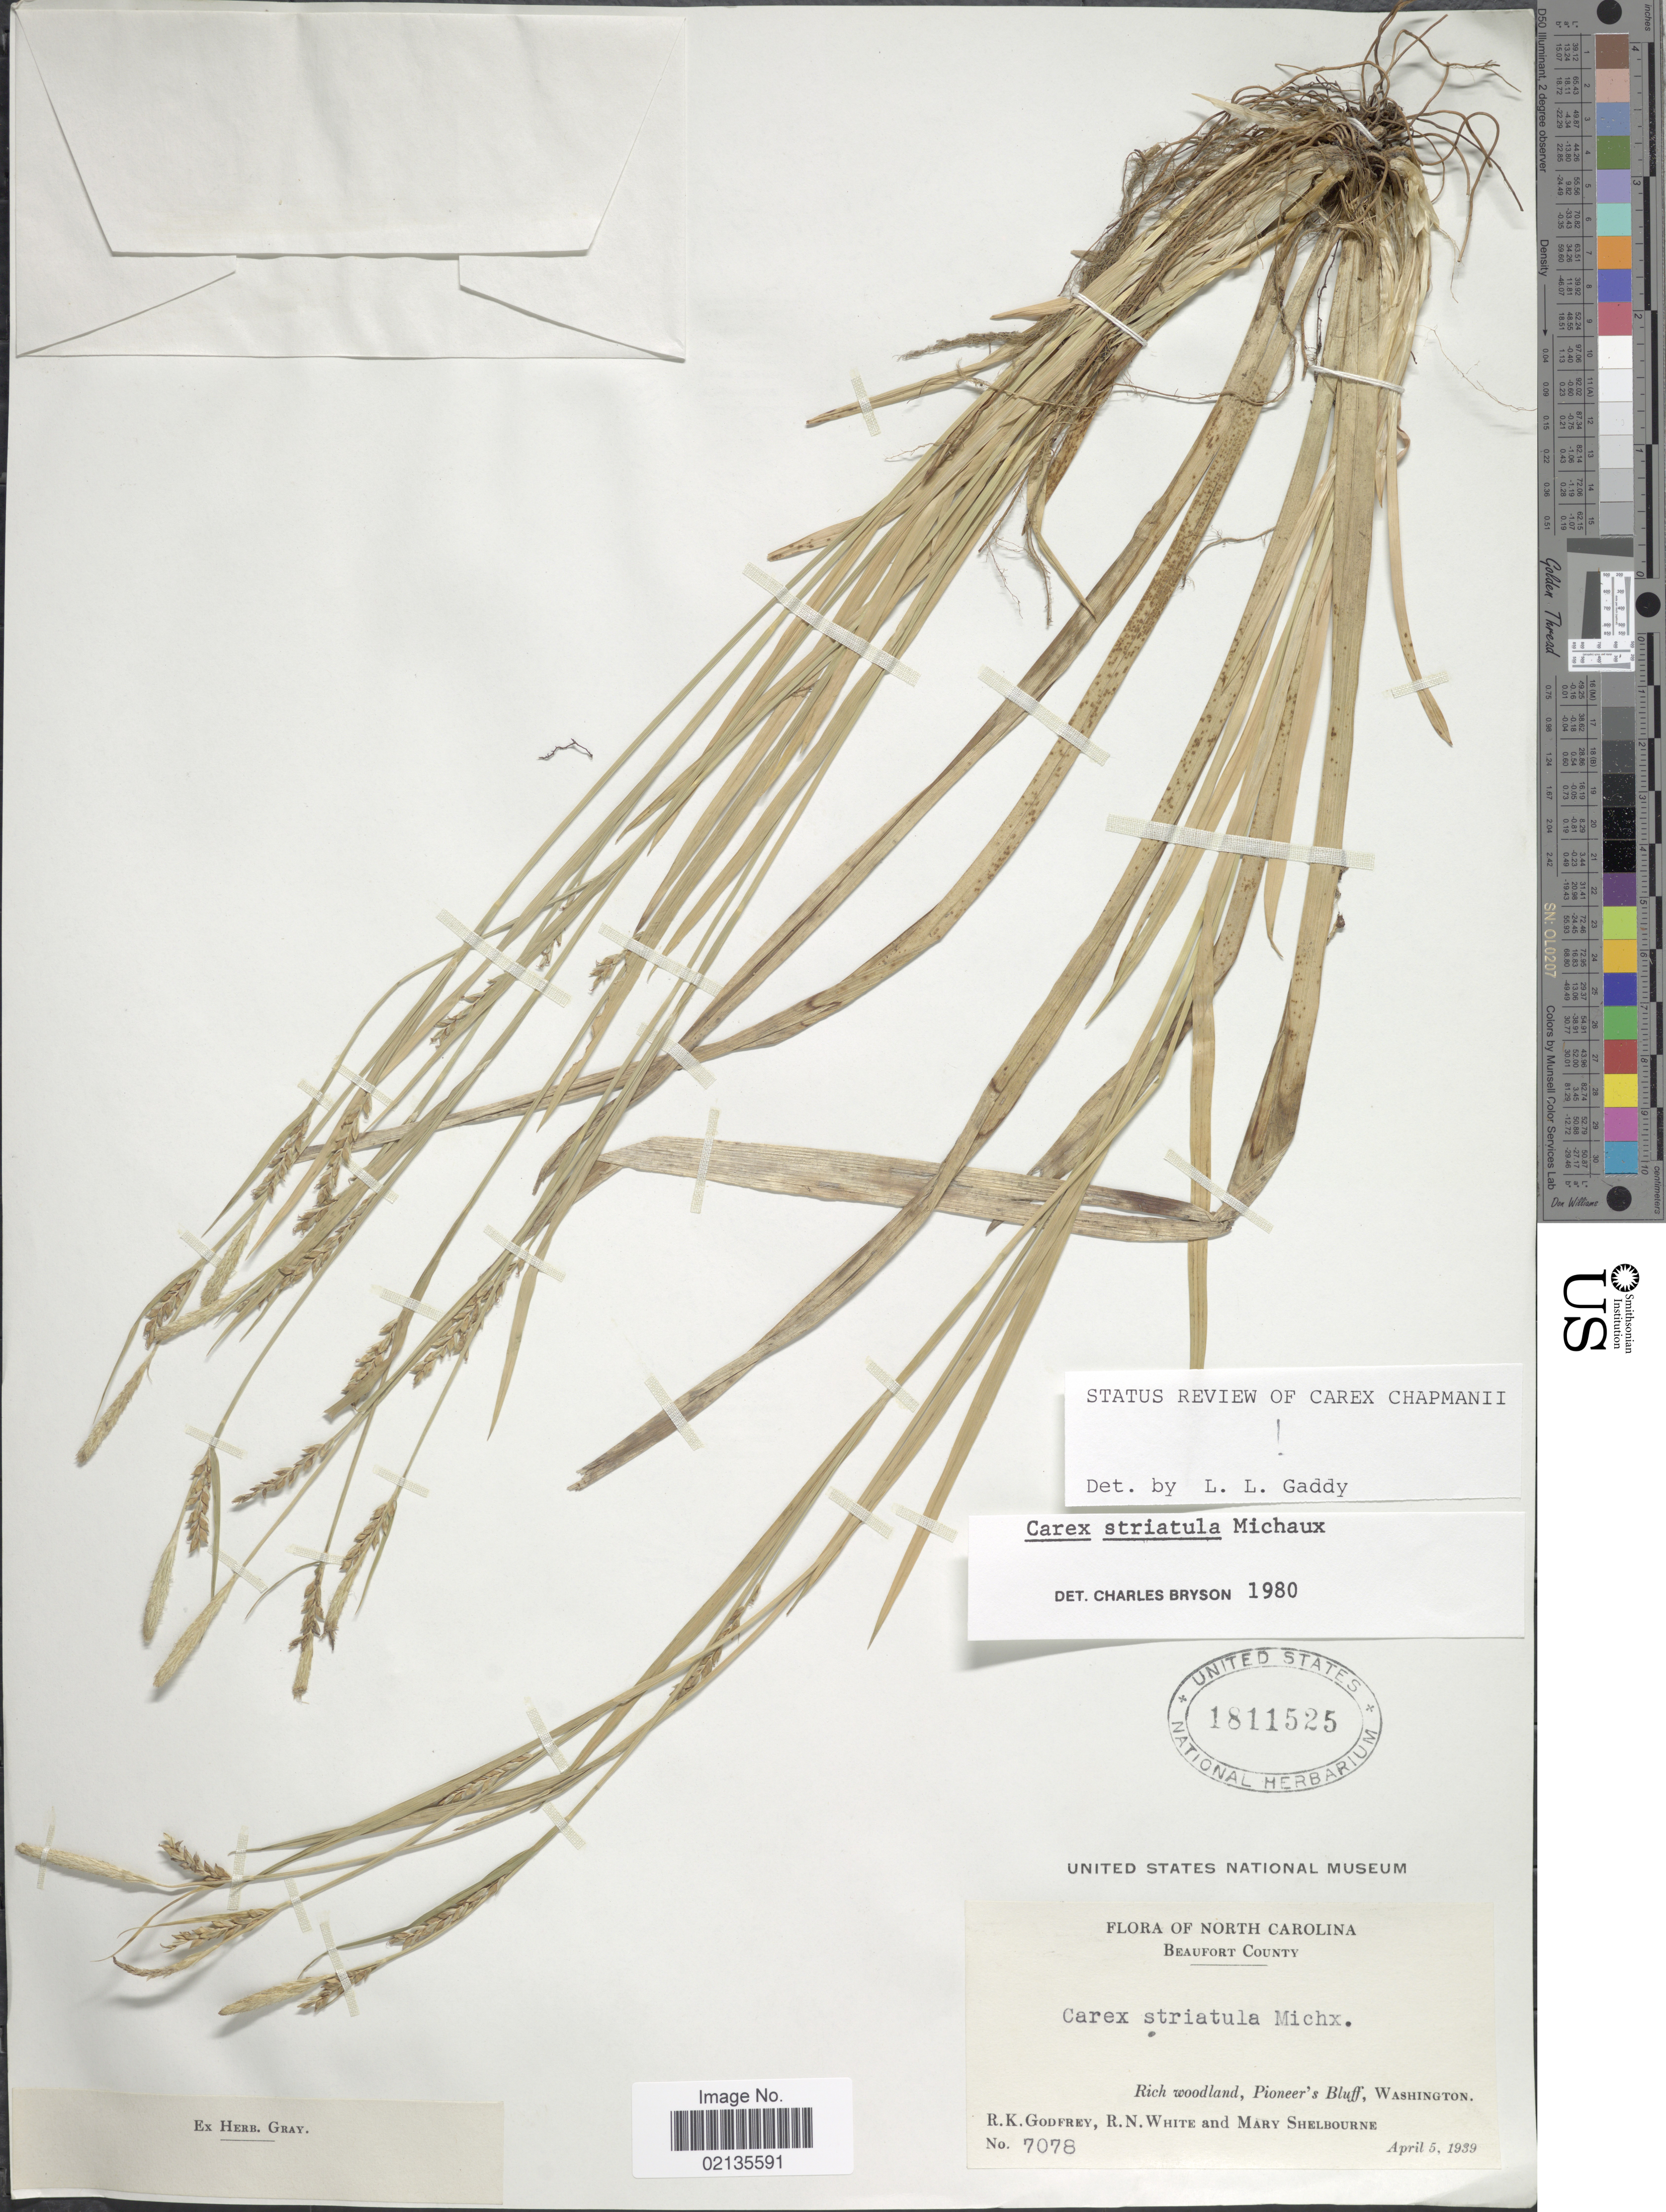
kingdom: Plantae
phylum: Tracheophyta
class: Liliopsida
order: Poales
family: Cyperaceae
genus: Carex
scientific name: Carex striatula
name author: Michx.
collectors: R. K. Godfrey, R. N. White & M. Shelbourne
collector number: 7078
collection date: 1939-04-05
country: United States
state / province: North Carolina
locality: Beaufort County, rich woodland, Pioneer's Bluff, Washington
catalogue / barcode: US 1811525